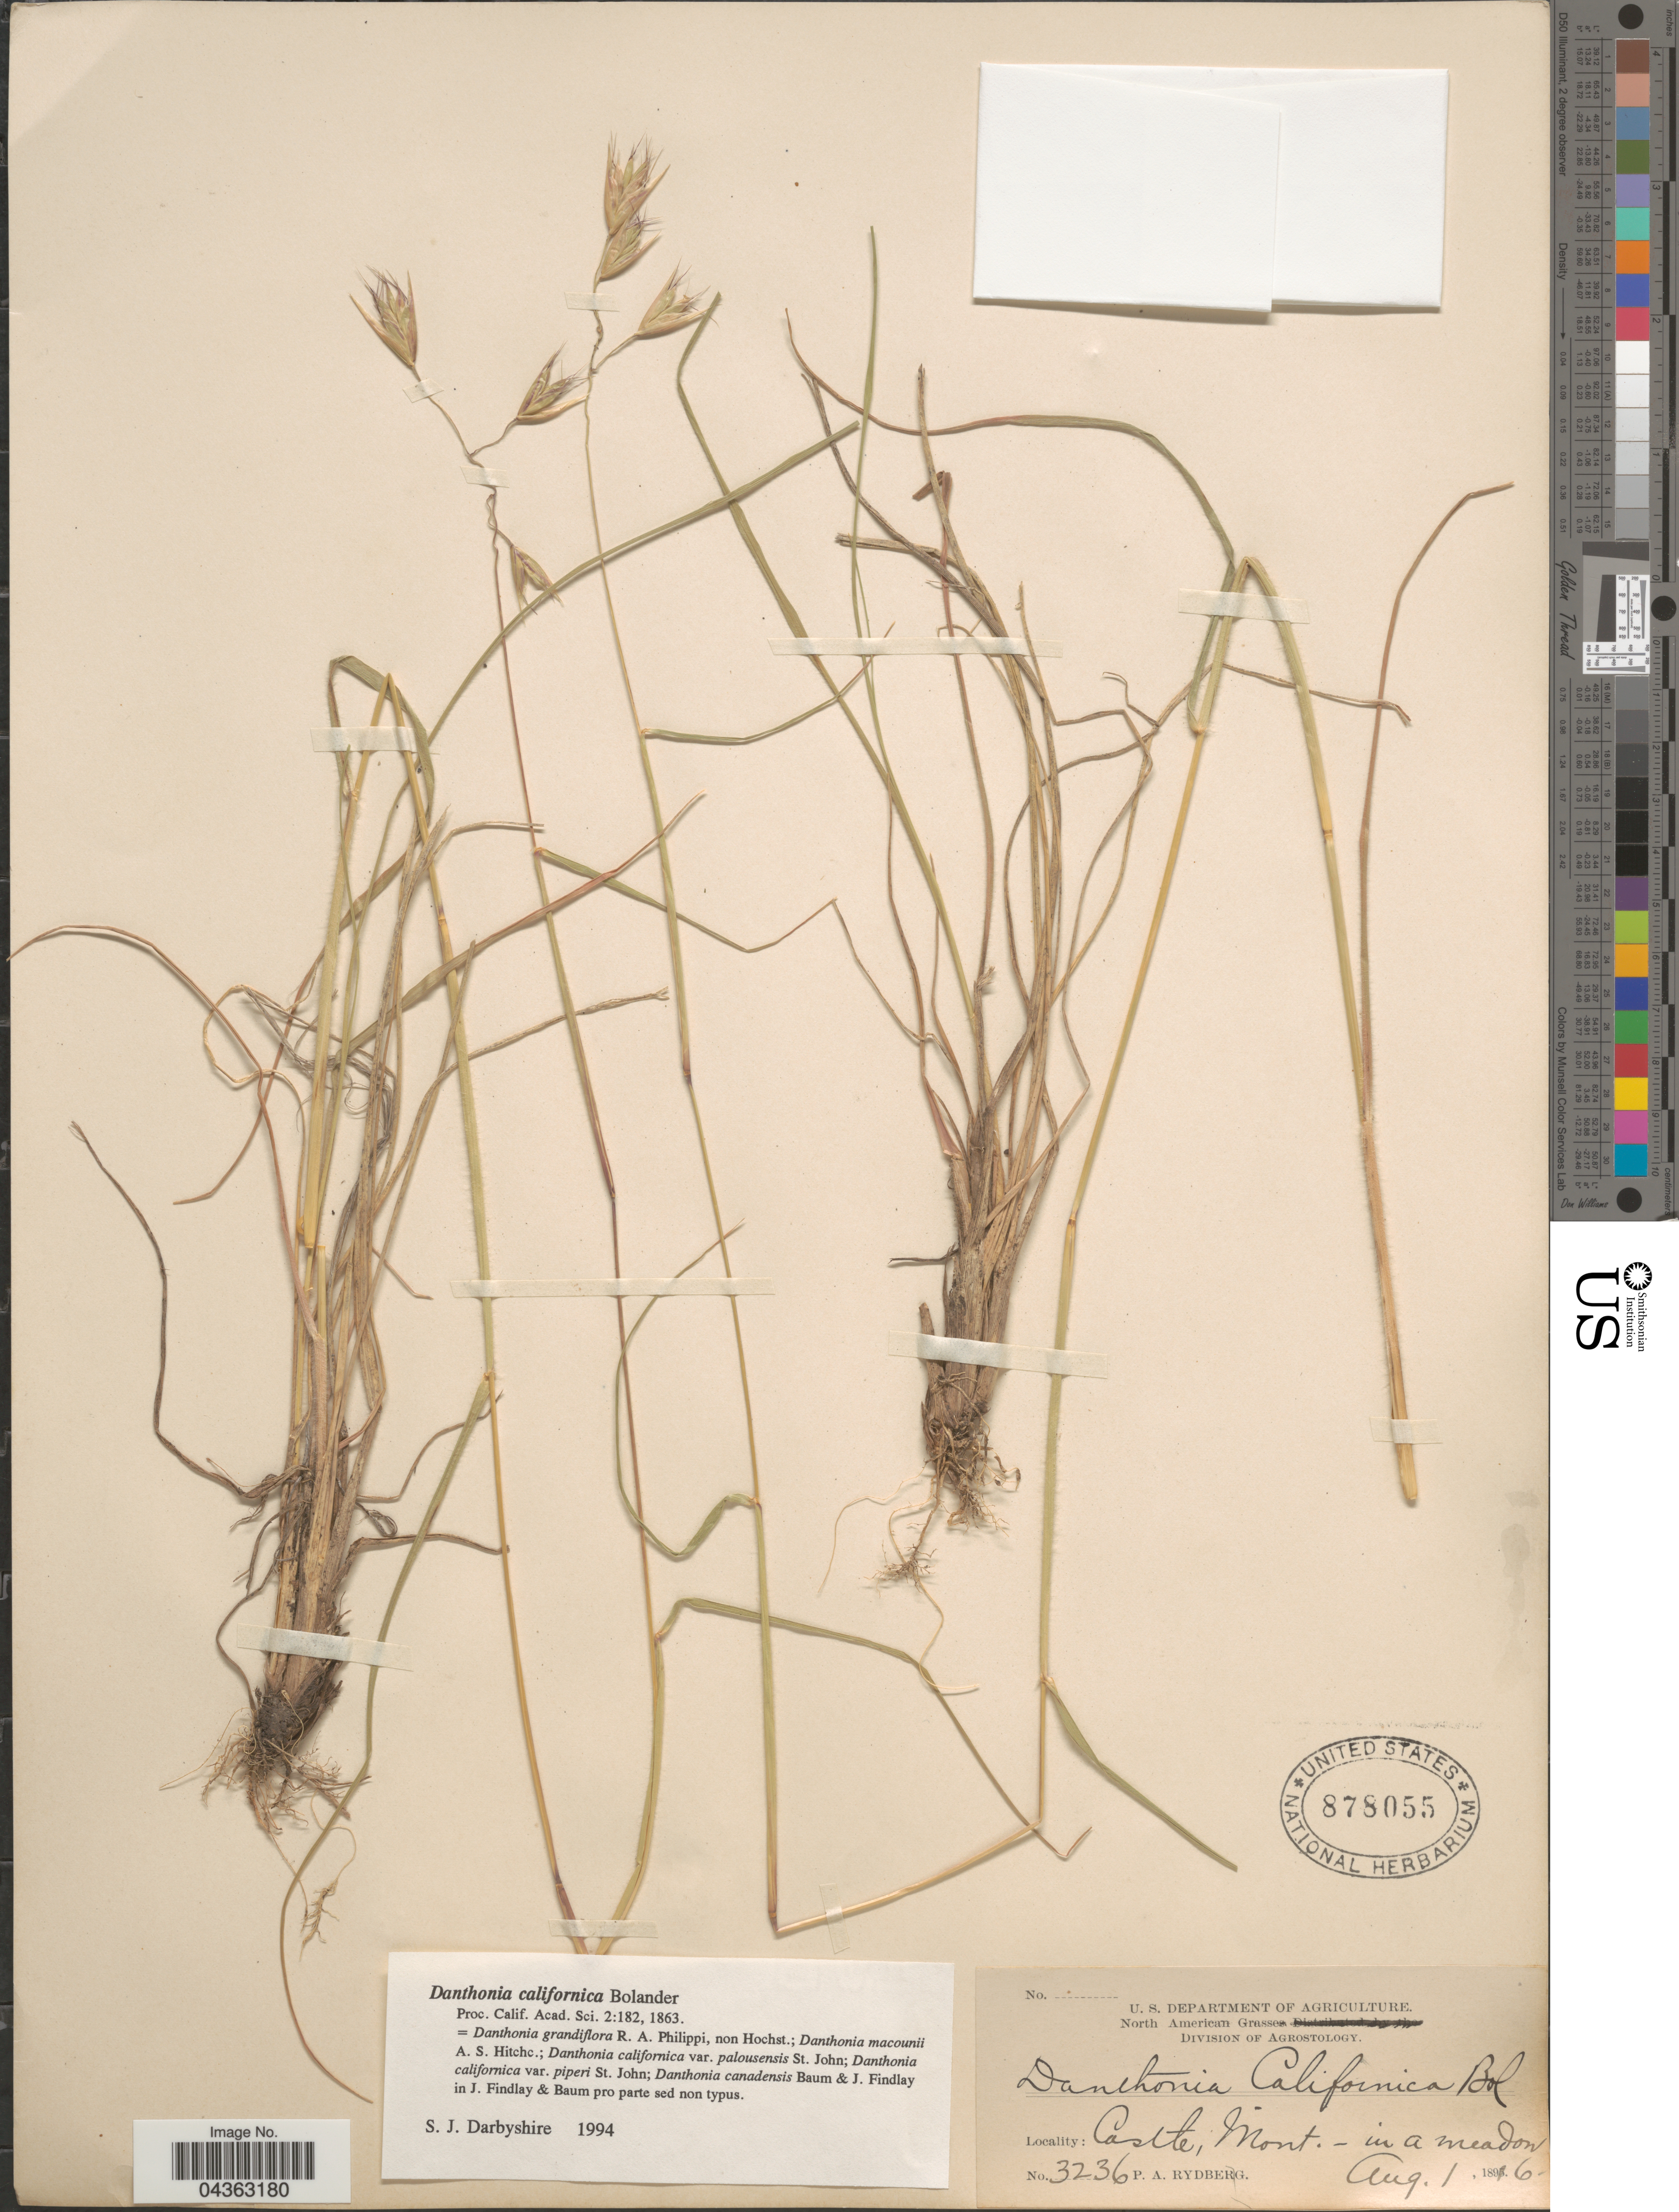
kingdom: Plantae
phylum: Tracheophyta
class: Liliopsida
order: Poales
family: Poaceae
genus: Danthonia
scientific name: Danthonia californica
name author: Bol.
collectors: P. A. Rydberg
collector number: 3236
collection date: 1896-08-01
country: United States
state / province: Montana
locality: Castle.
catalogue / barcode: US 878055